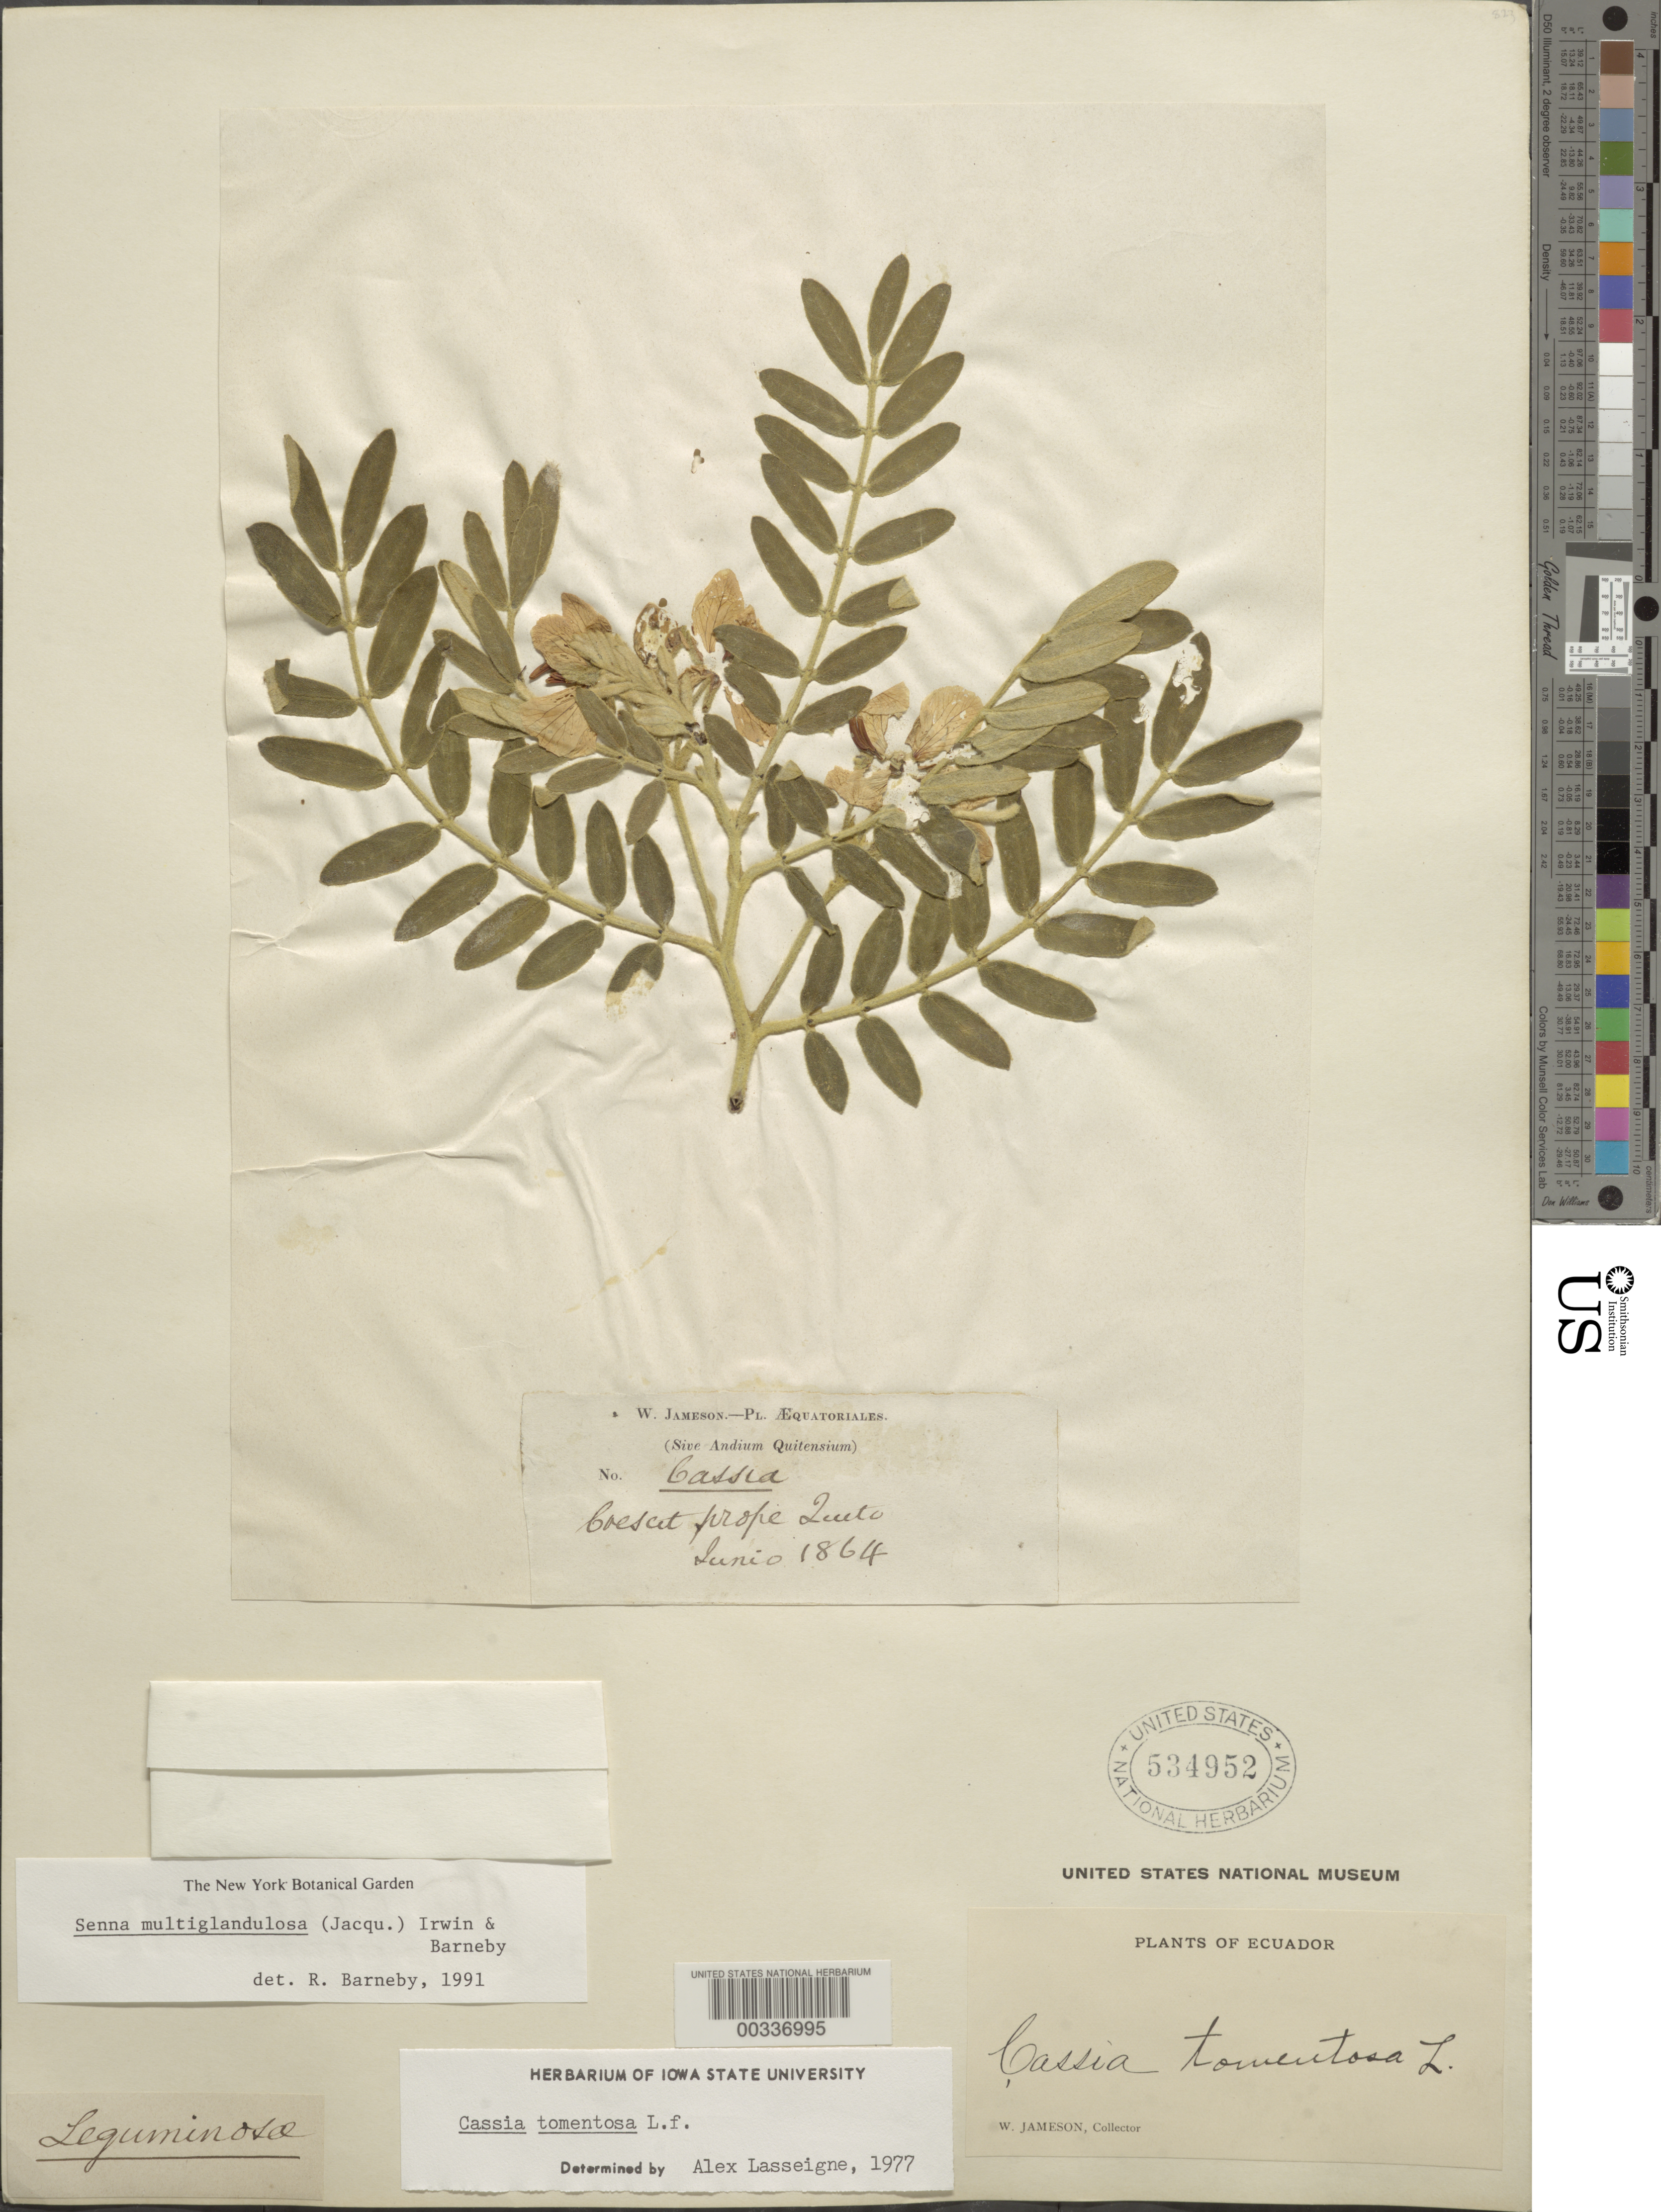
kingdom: Plantae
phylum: Tracheophyta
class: Magnoliopsida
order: Fabales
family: Fabaceae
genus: Senna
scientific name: Senna multiglandulosa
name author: (Jacq.) H.S. Irwin & Barneby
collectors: W. Jameson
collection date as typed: Jun 1864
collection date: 1864-06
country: Ecuador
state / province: Pichincha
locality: Coeat near quito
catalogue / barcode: US 534952